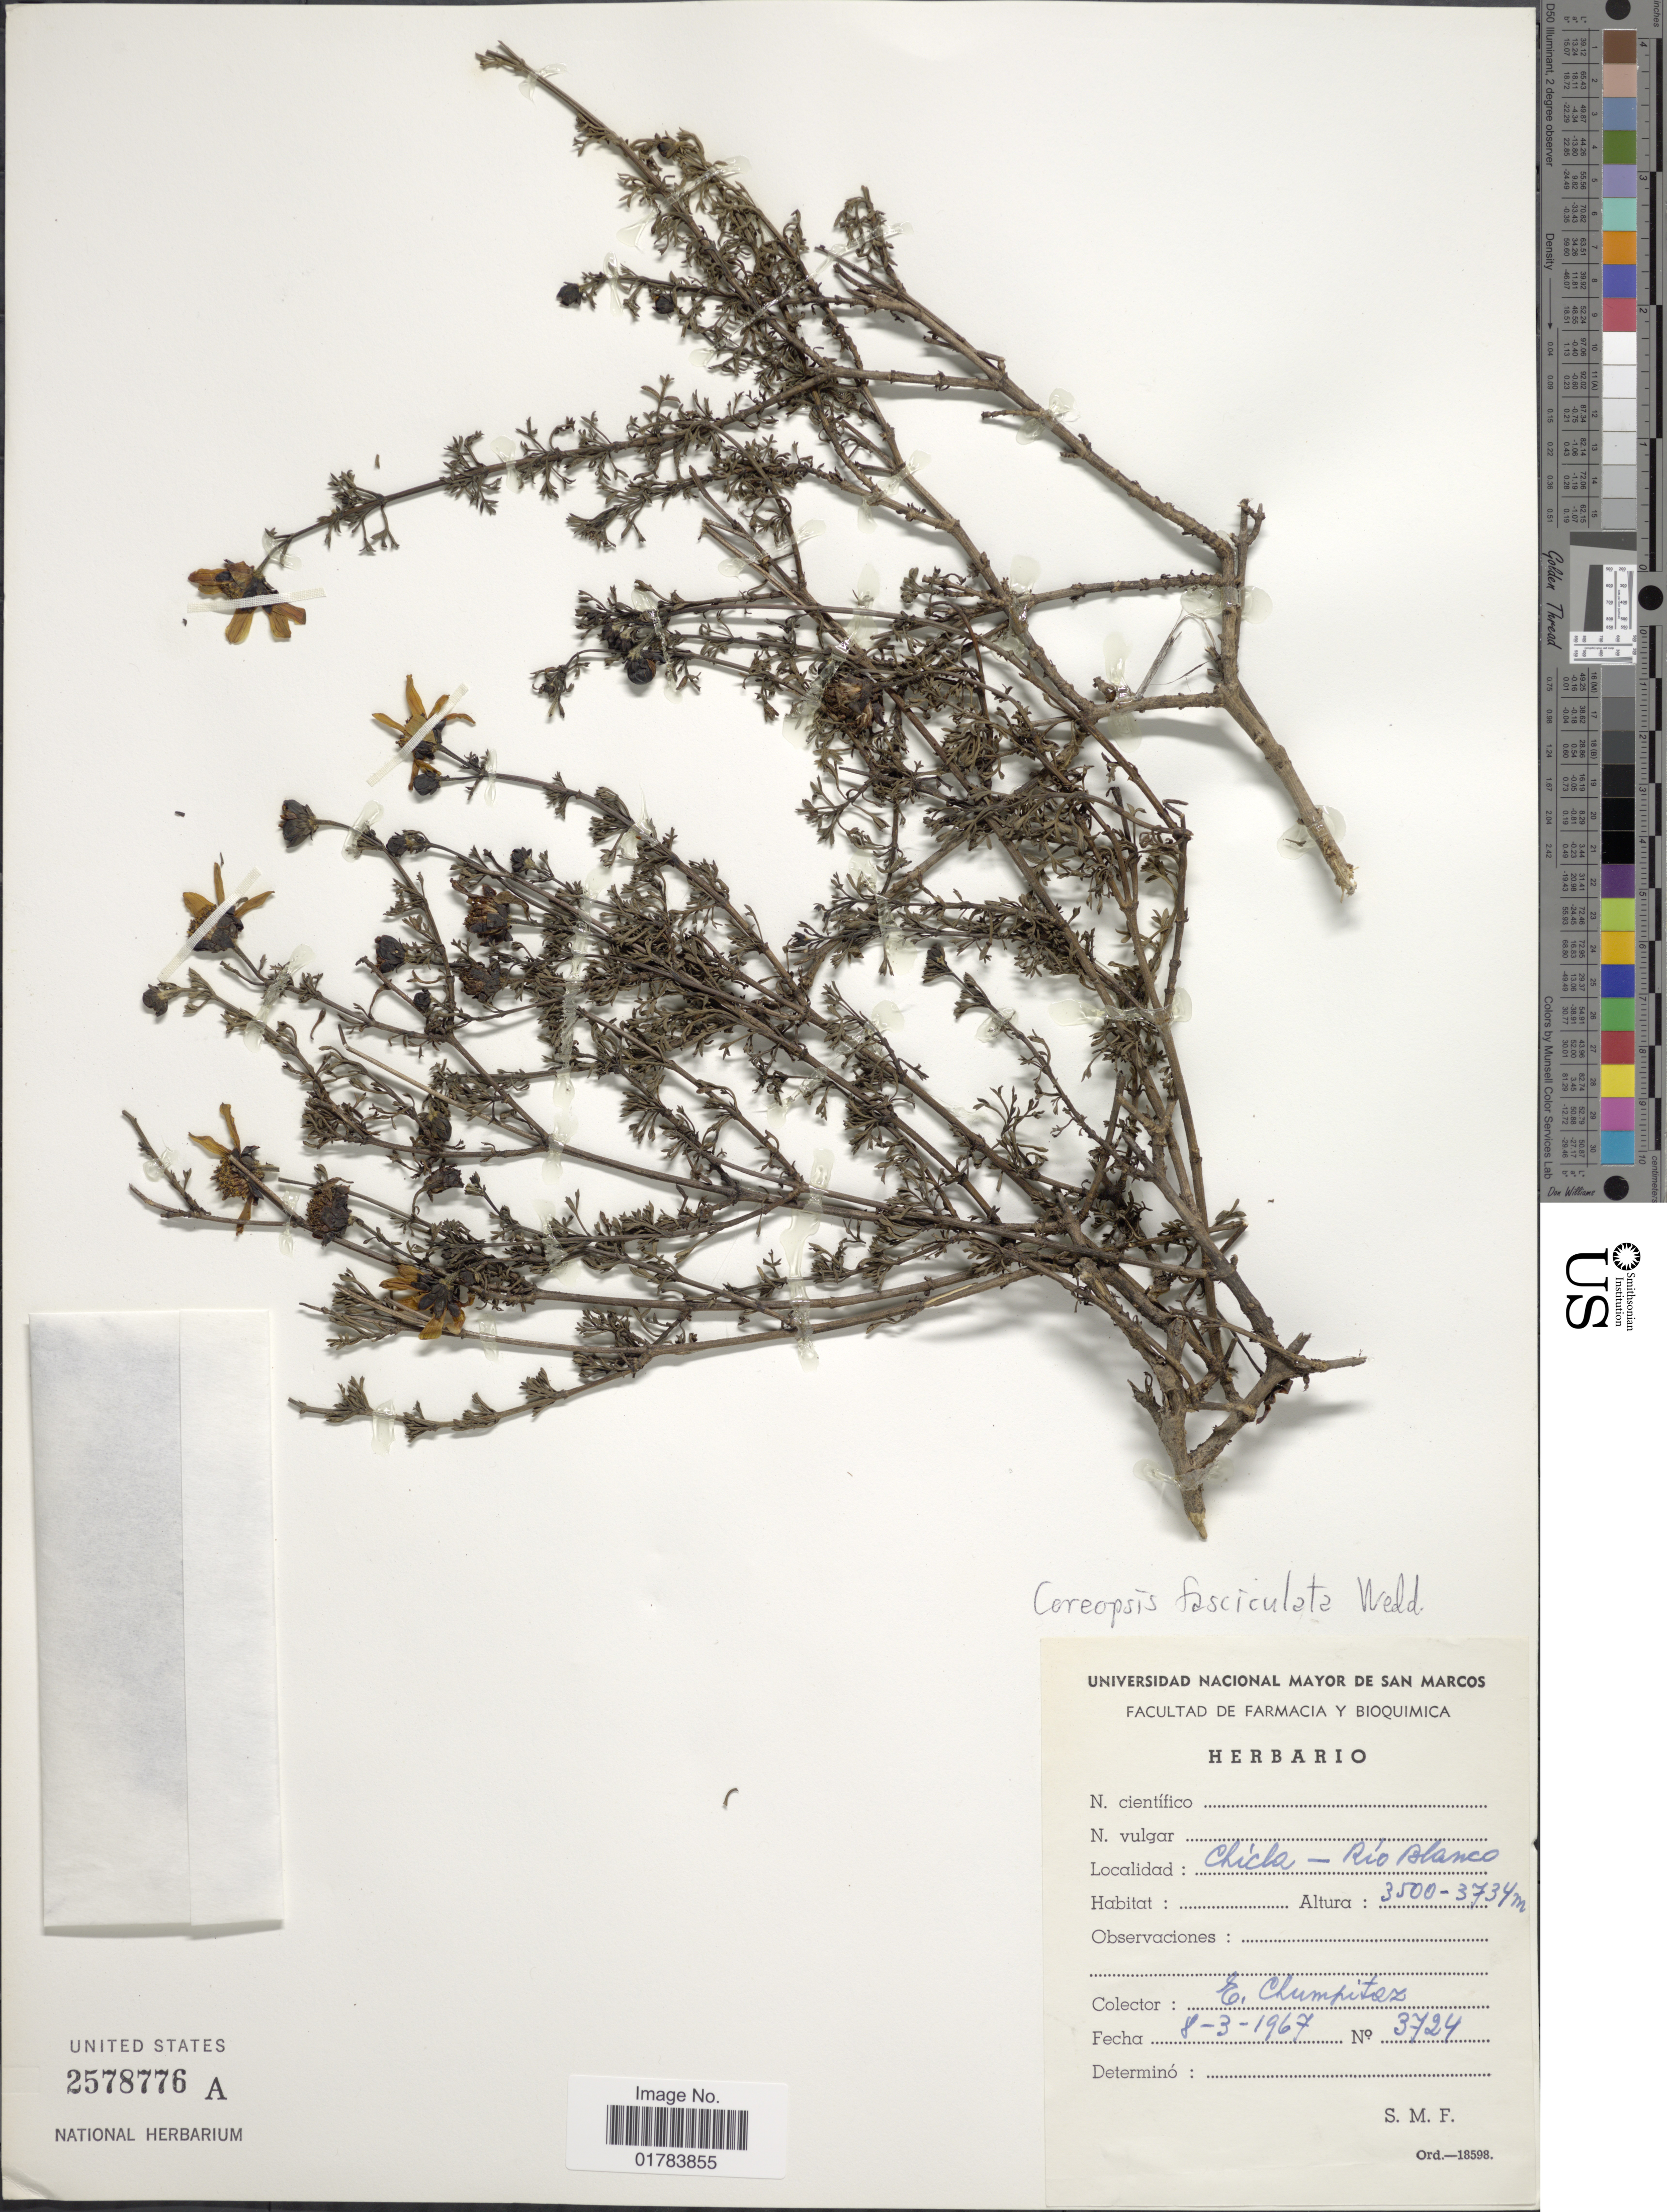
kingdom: Plantae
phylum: Tracheophyta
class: Magnoliopsida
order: Asterales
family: Asteraceae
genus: Coreopsis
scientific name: Coreopsis fasciculata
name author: Wedd.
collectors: Chumpitáz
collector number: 3724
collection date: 1967-03-08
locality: Chicla - Rio Blanco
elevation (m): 3500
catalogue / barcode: US 2578776A